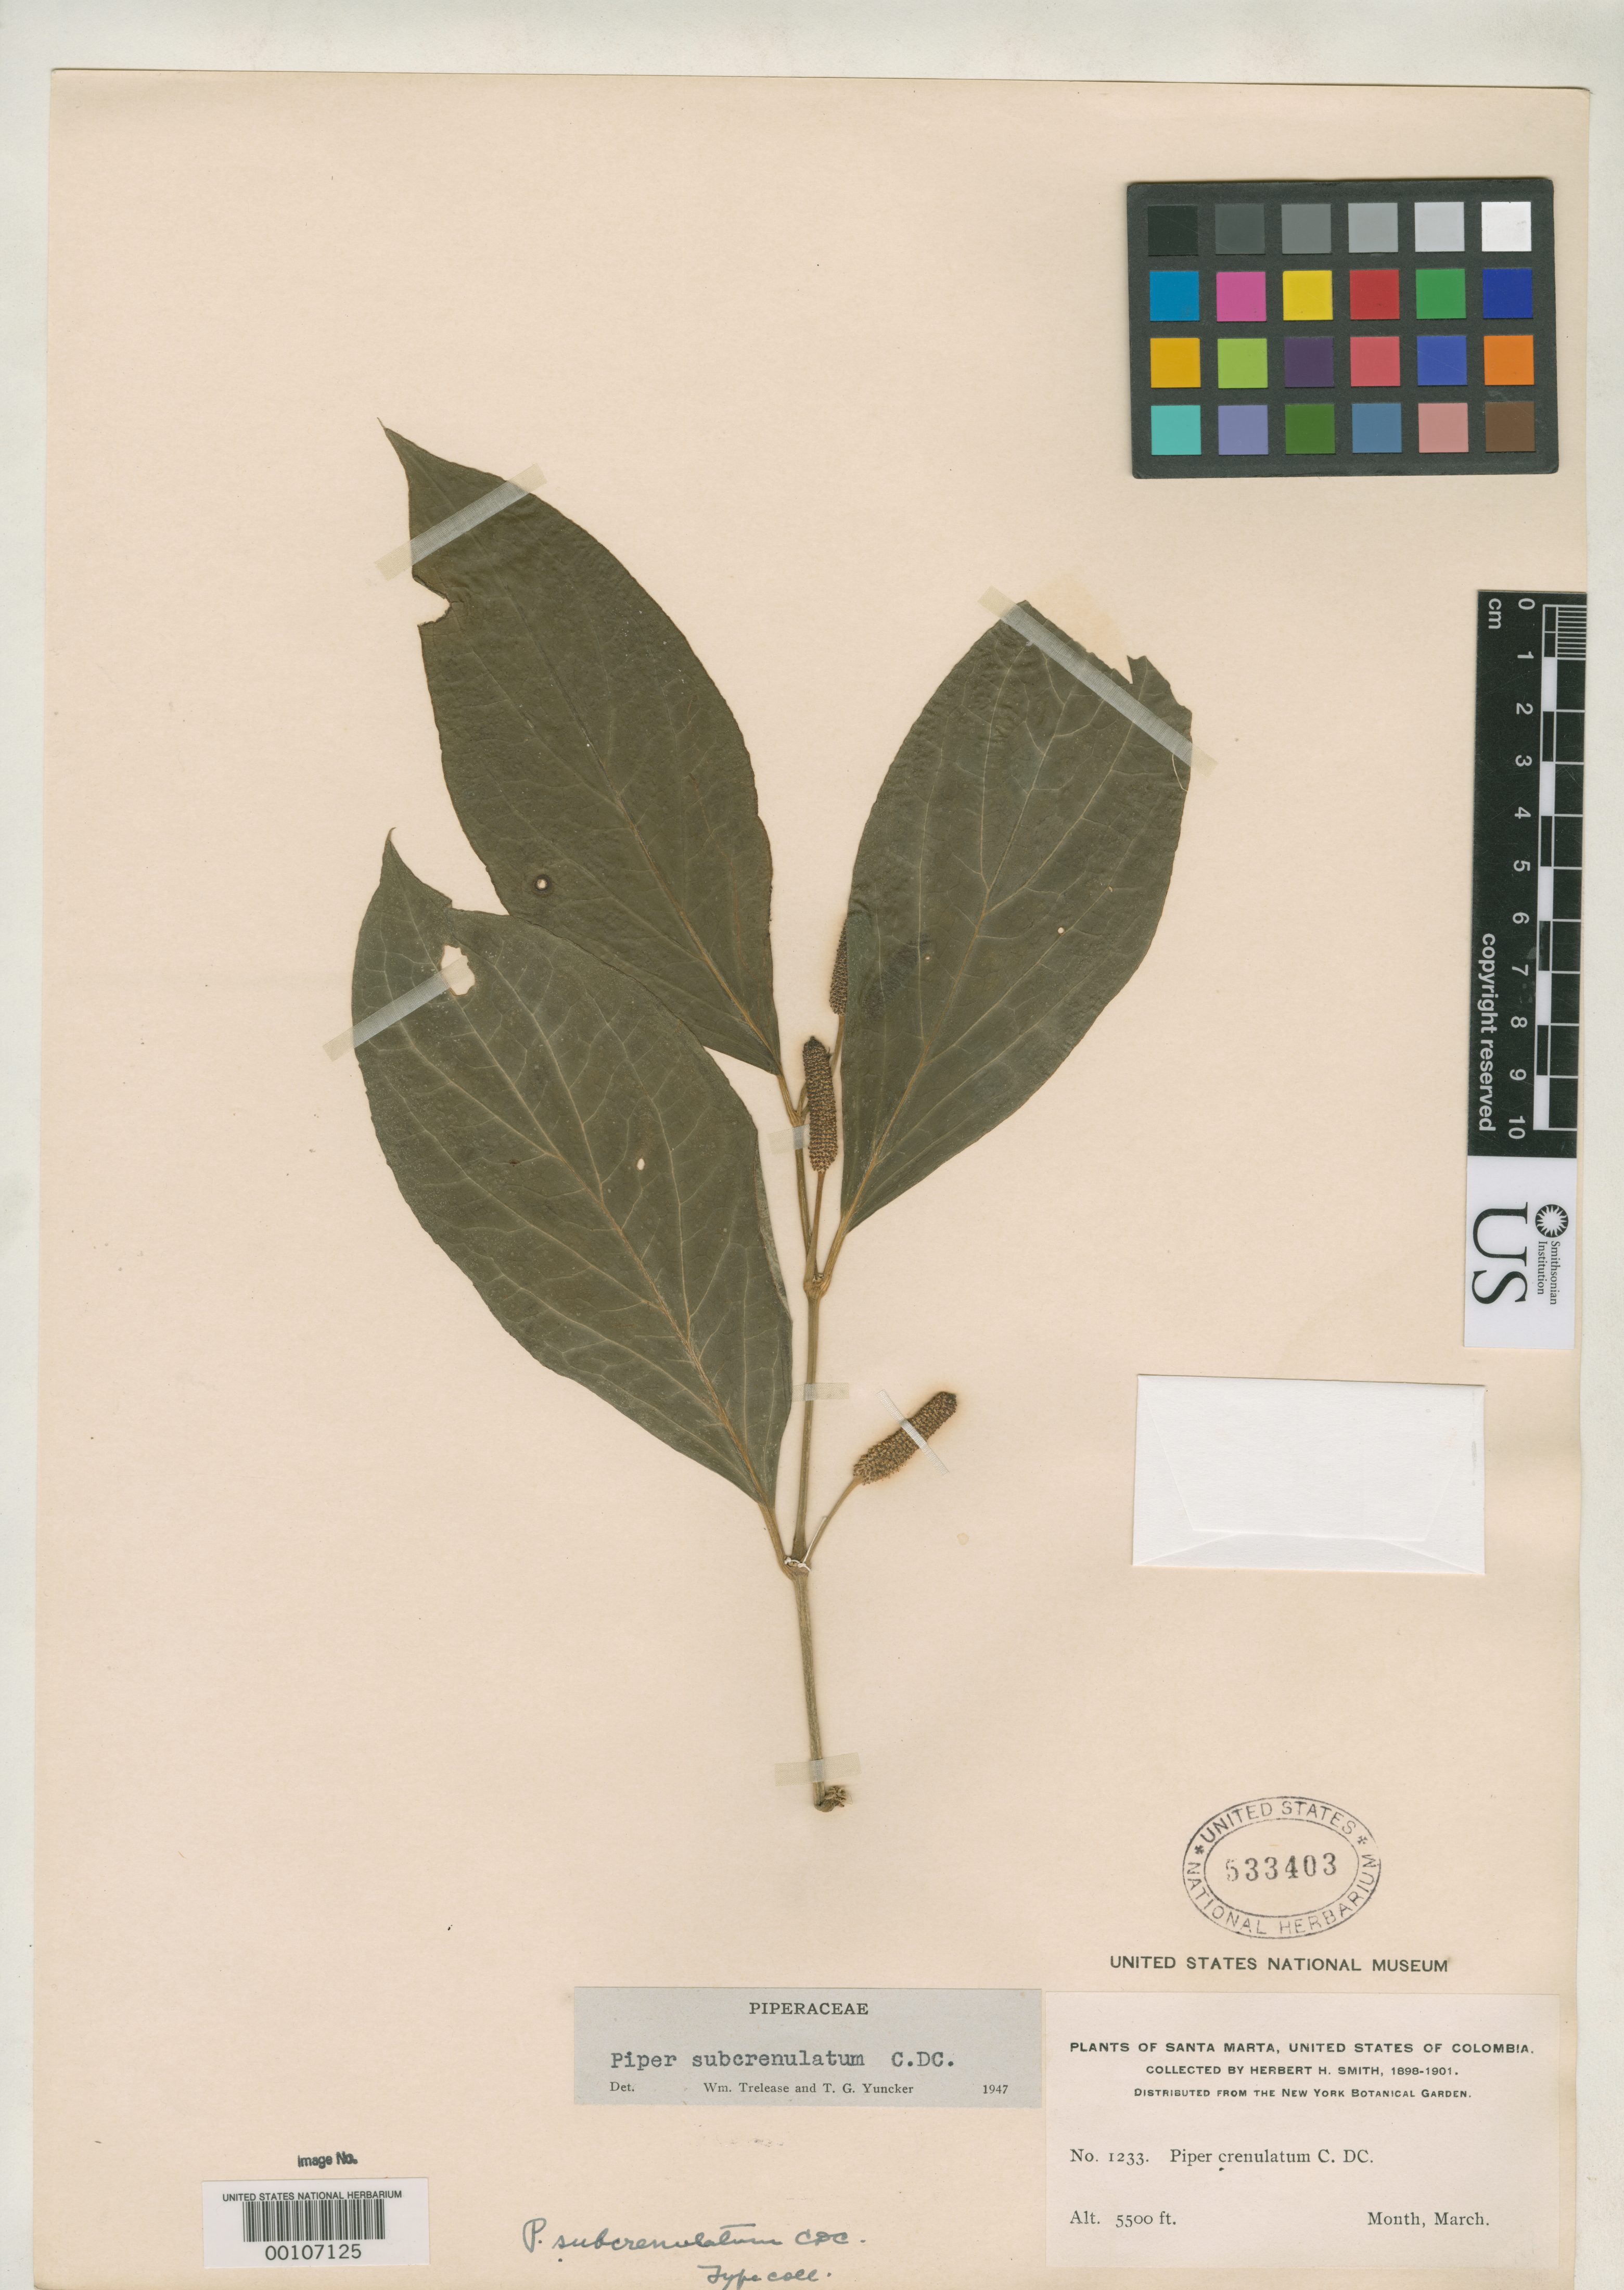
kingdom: Plantae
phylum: Tracheophyta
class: Magnoliopsida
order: Piperales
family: Piperaceae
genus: Piper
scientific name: Piper subcrenulatum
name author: C. DC.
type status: Isotype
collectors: Herbert H. Smith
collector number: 1233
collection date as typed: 04 Mar 1899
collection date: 1899-03-04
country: Colombia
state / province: Magdalena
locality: Santa Marta.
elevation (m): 1676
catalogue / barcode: US 533403